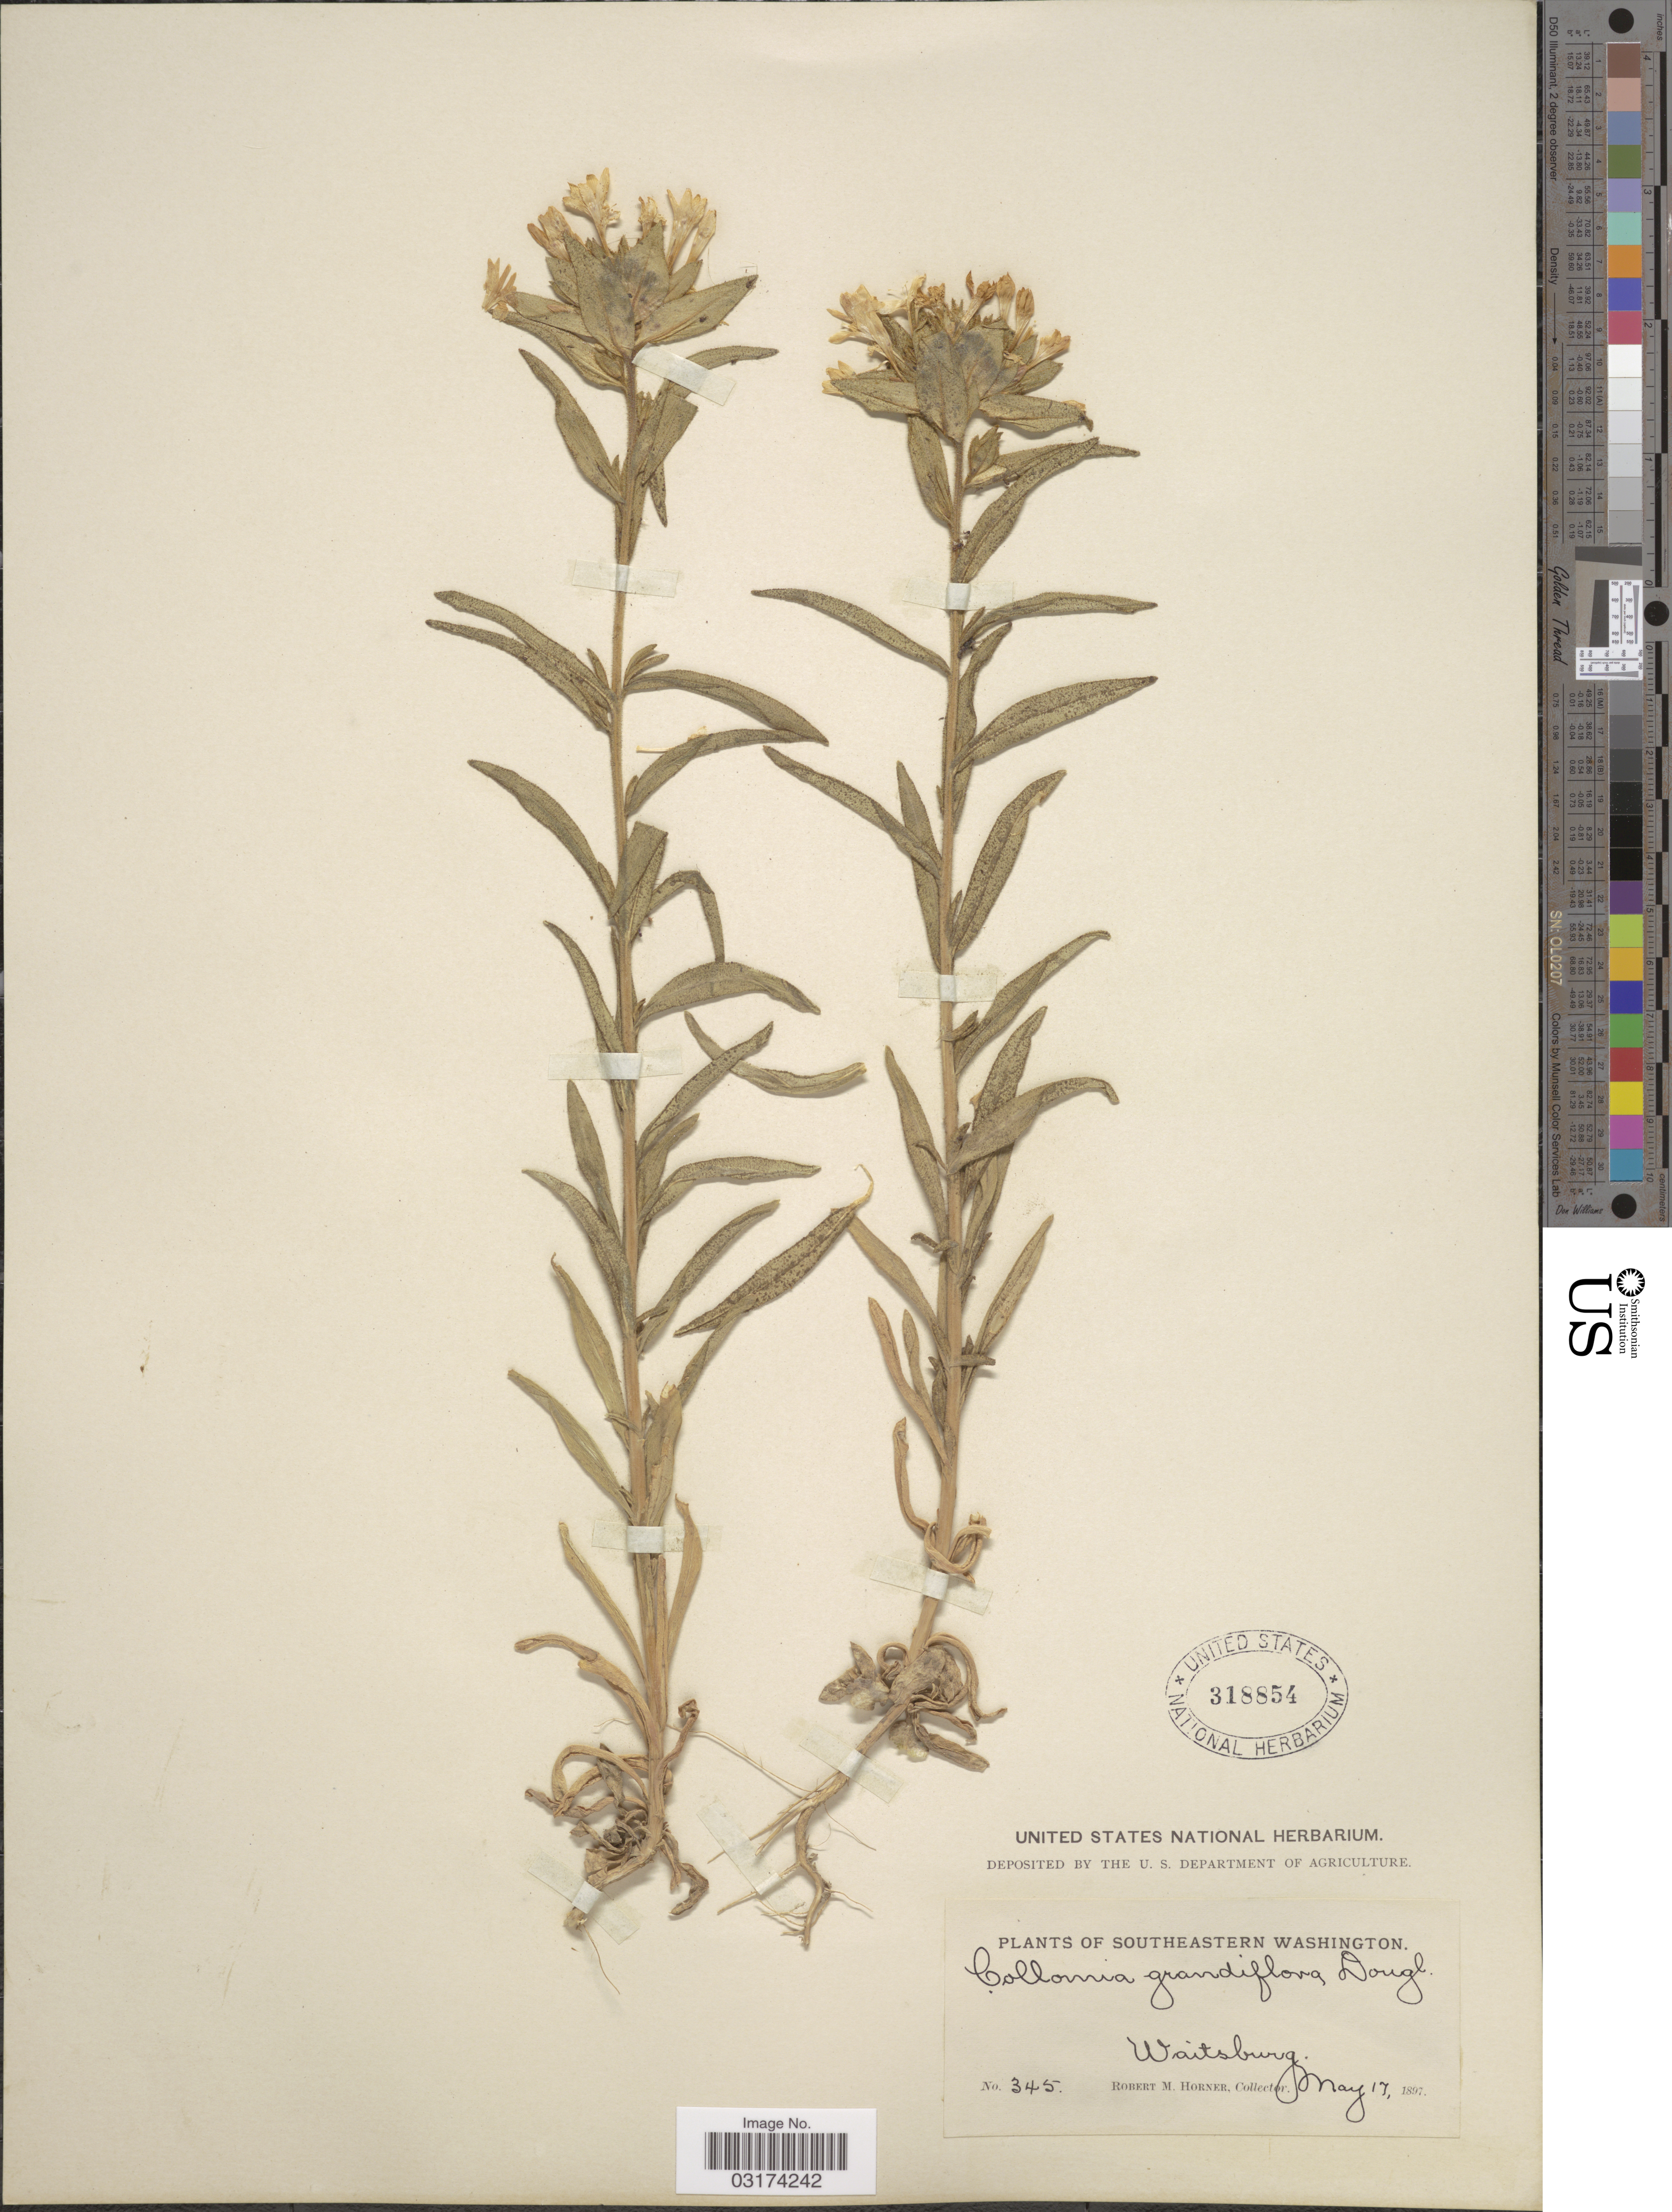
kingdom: Plantae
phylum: Tracheophyta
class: Magnoliopsida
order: Ericales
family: Polemoniaceae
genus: Collomia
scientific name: Collomia grandiflora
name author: Douglas ex Lindl.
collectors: R. Horner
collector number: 345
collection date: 1897-05-17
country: United States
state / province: Washington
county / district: Walla Walla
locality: Southeastern Washington. Waitsburg.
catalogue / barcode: US 318854